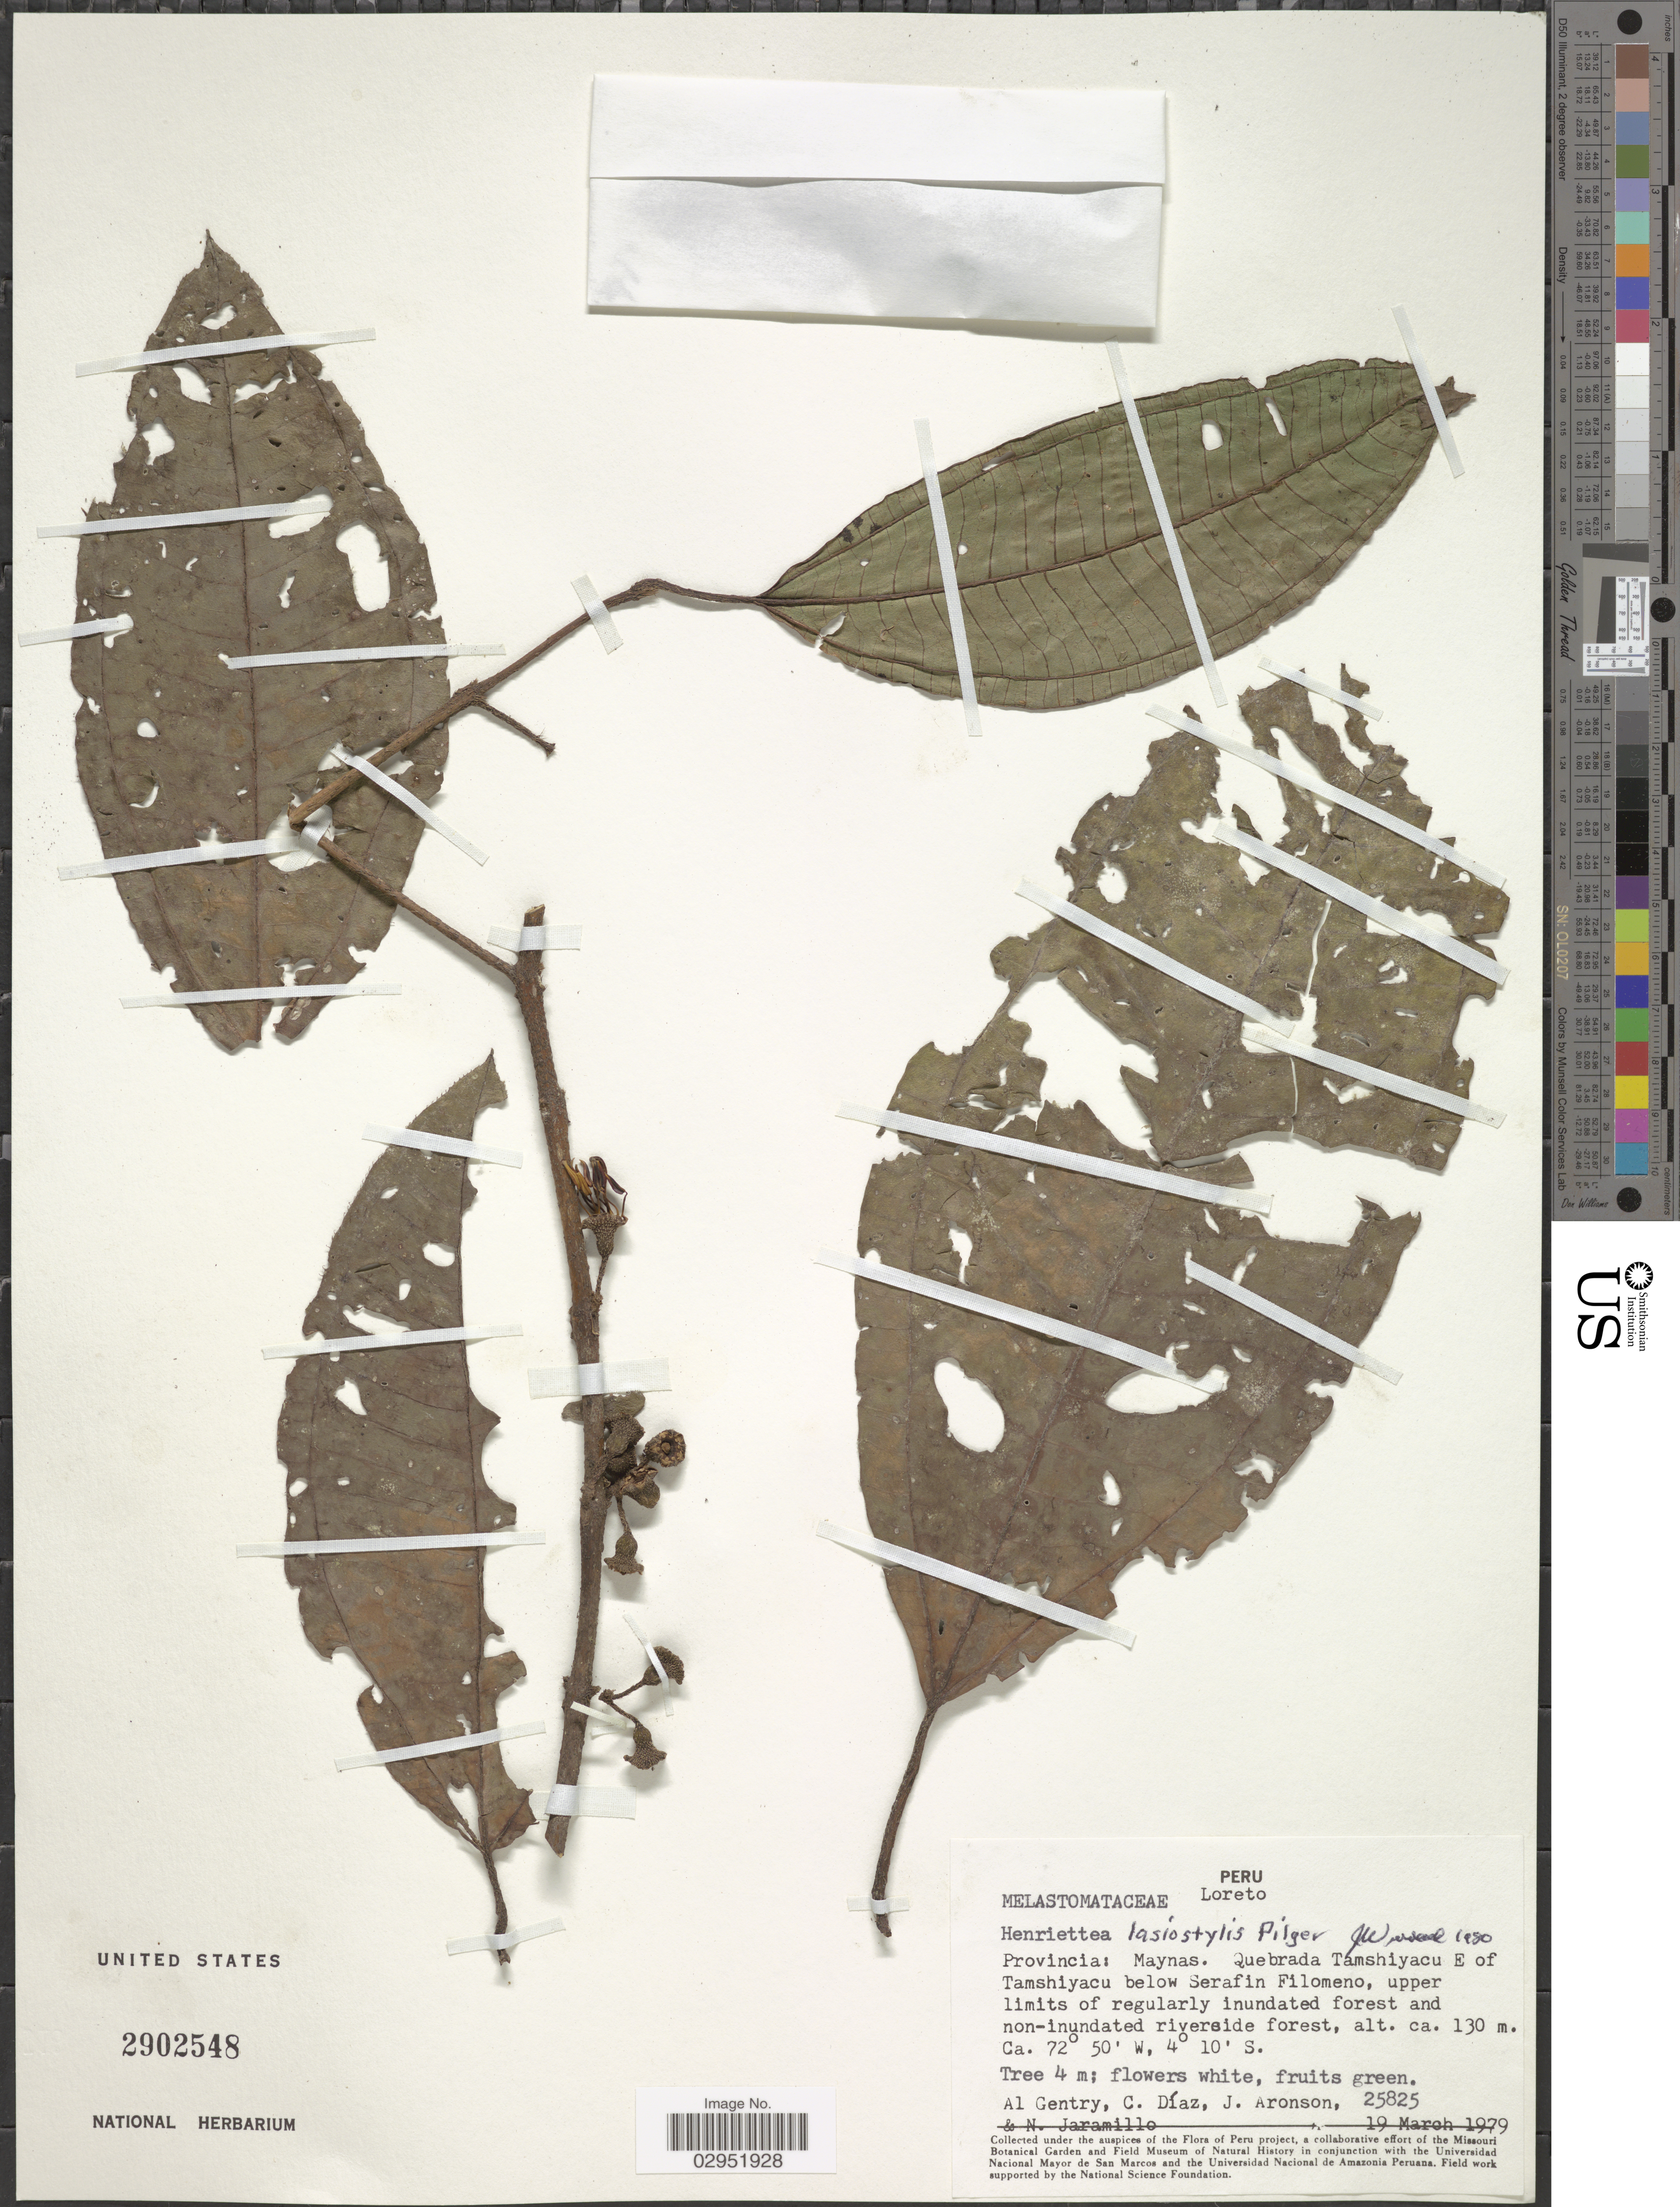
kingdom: Plantae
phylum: Tracheophyta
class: Magnoliopsida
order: Myrtales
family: Melastomataceae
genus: Henriettea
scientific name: Henriettea lasiostylis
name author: Pilg.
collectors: A. H. Gentry, C. Díaz & J. Aronson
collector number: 25825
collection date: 1979-03-19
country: Peru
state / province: Loreto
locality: Provincia: Maynas. Quebrada Tamshiyacu E of Tamshiyacu below Serafin Filomeno.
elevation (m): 130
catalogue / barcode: US 2902548